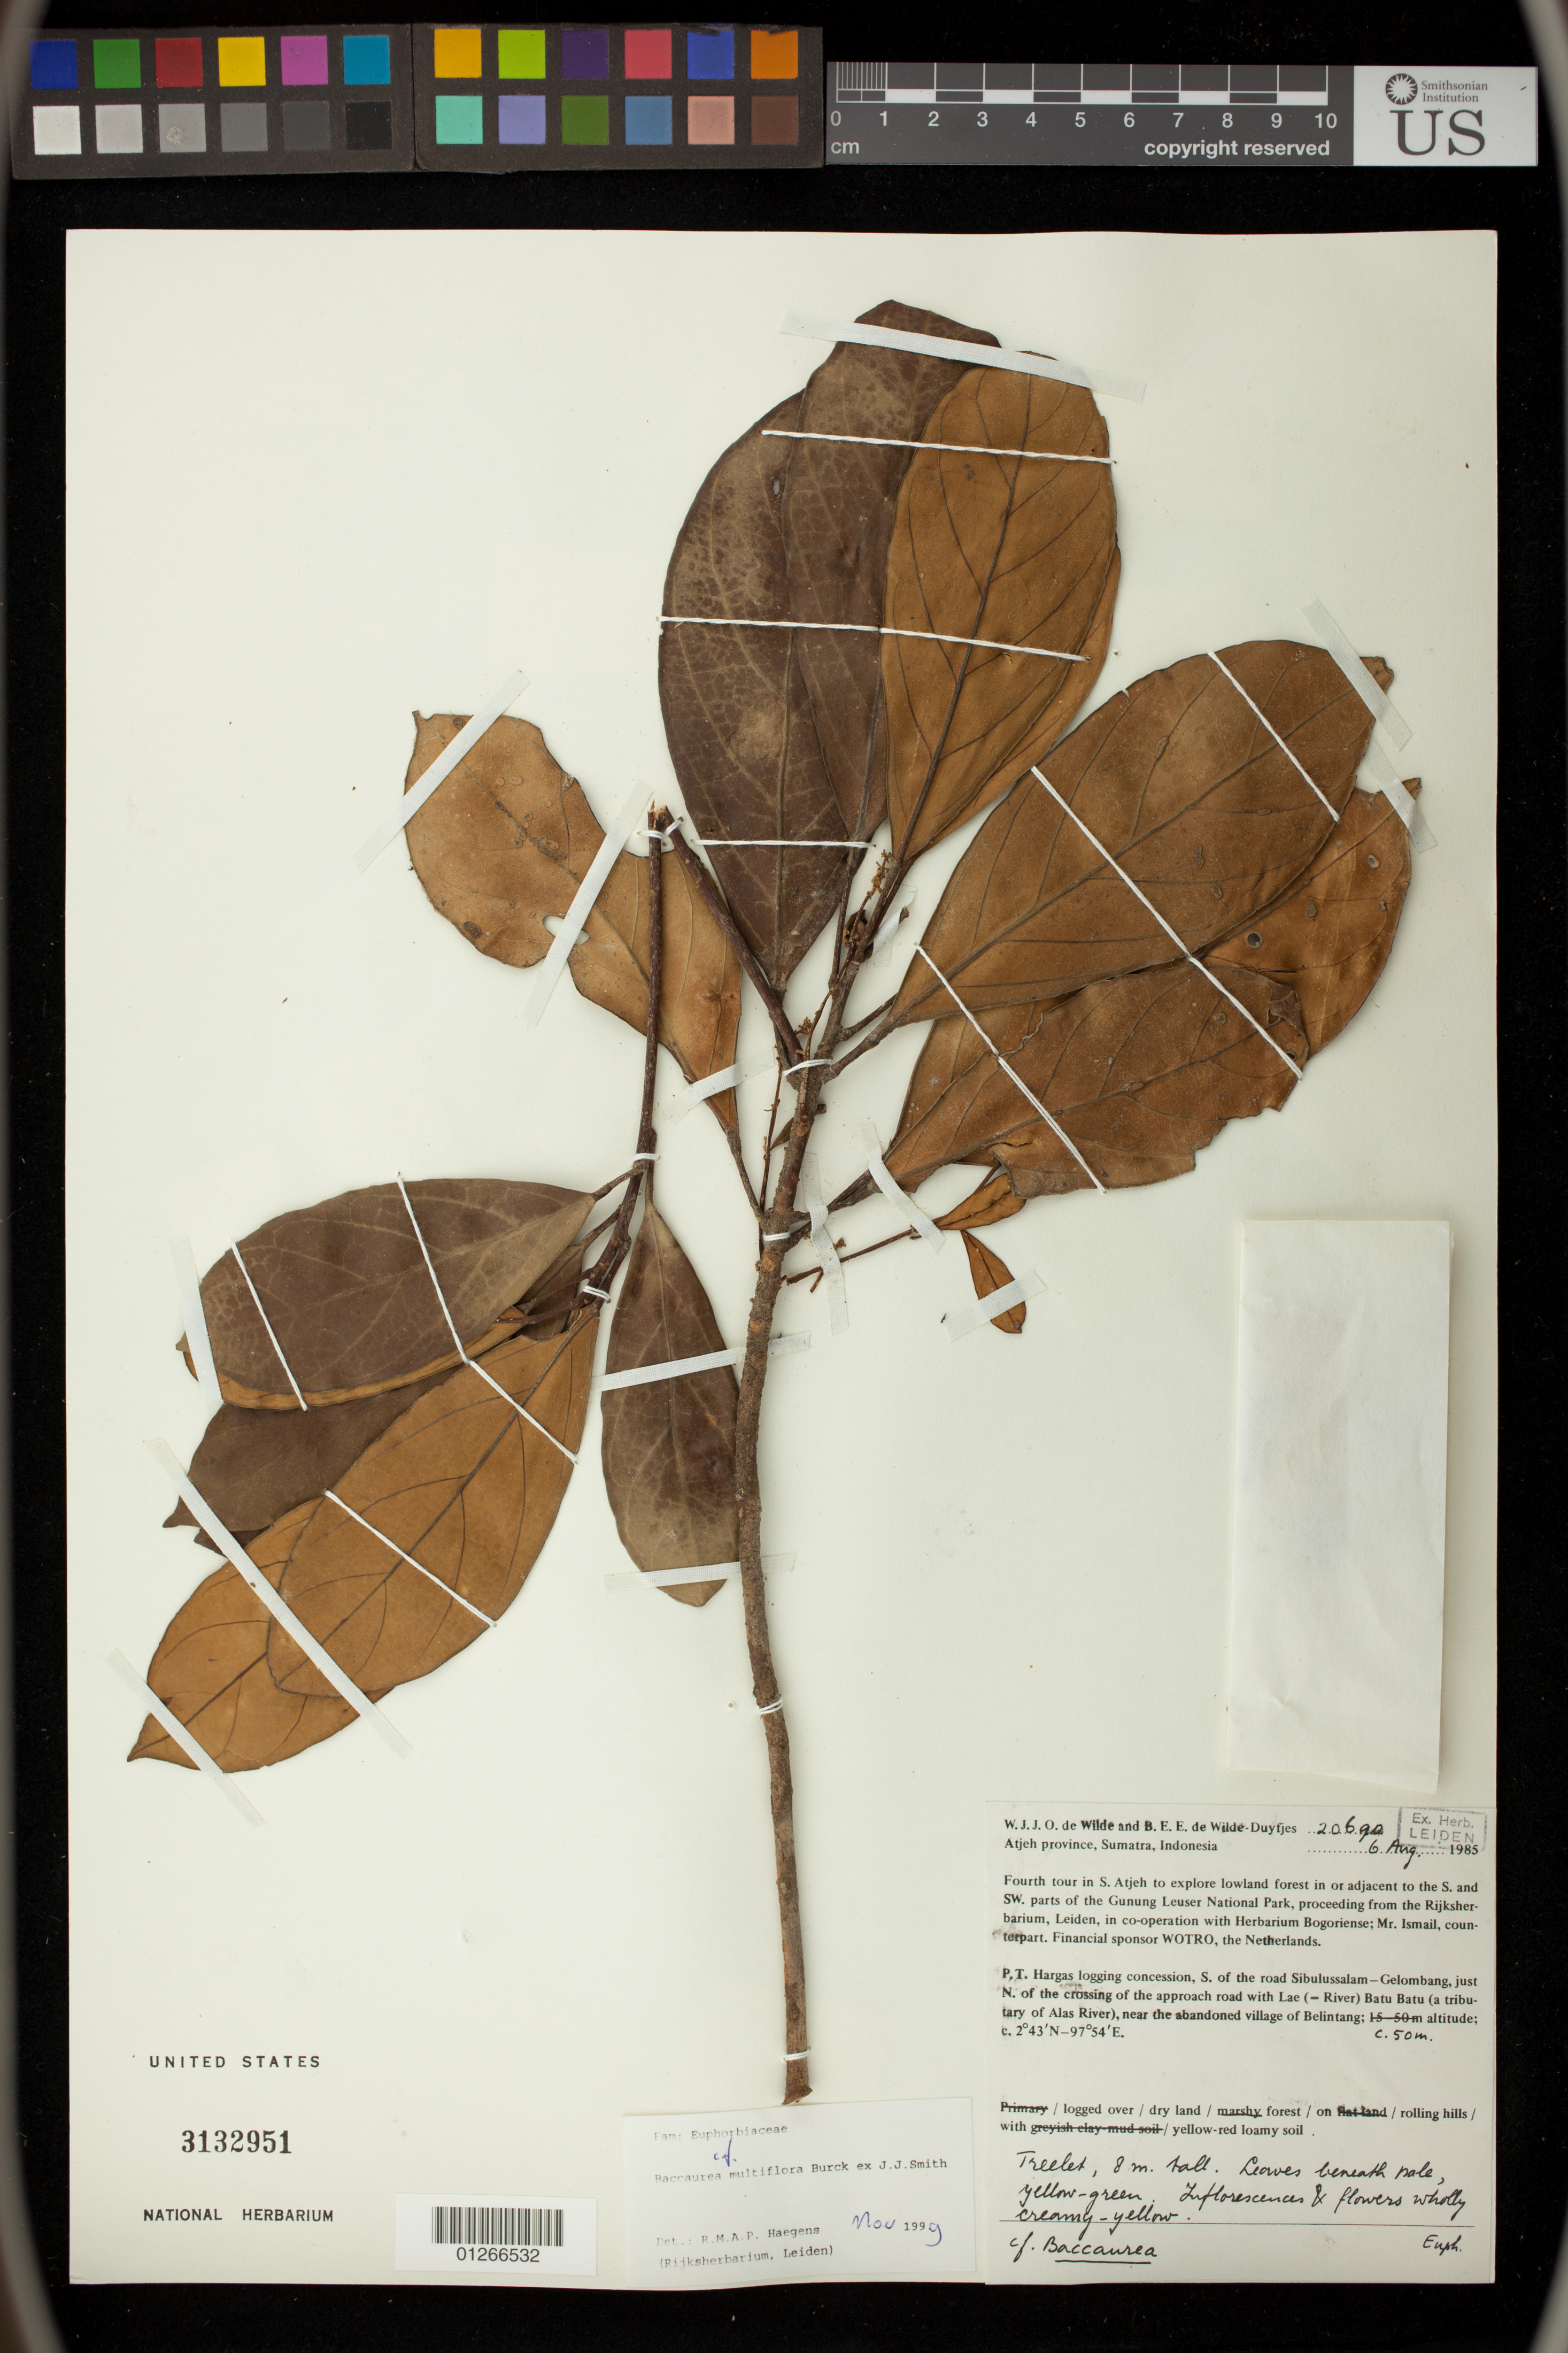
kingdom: Plantae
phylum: Tracheophyta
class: Magnoliopsida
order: Malpighiales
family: Phyllanthaceae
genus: Baccaurea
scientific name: Baccaurea multiflora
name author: Burck ex J.J. Sm.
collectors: W. J. de Wilde & B. E. de Wilde-Duyfjes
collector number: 20690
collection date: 1985-08-06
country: Indonesia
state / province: Sumatra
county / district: Sumatera Utara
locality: Atjeh province. S. and SW. Gunung Leuser National Park. P.T. Hargas logging concession, S. of the road Sibulussalam - Gelombang, just N. of the crossing of the approach road with Lae (= River) Batu Batu (a tributary of Alas River), near the abandoned village of Belintang.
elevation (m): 50